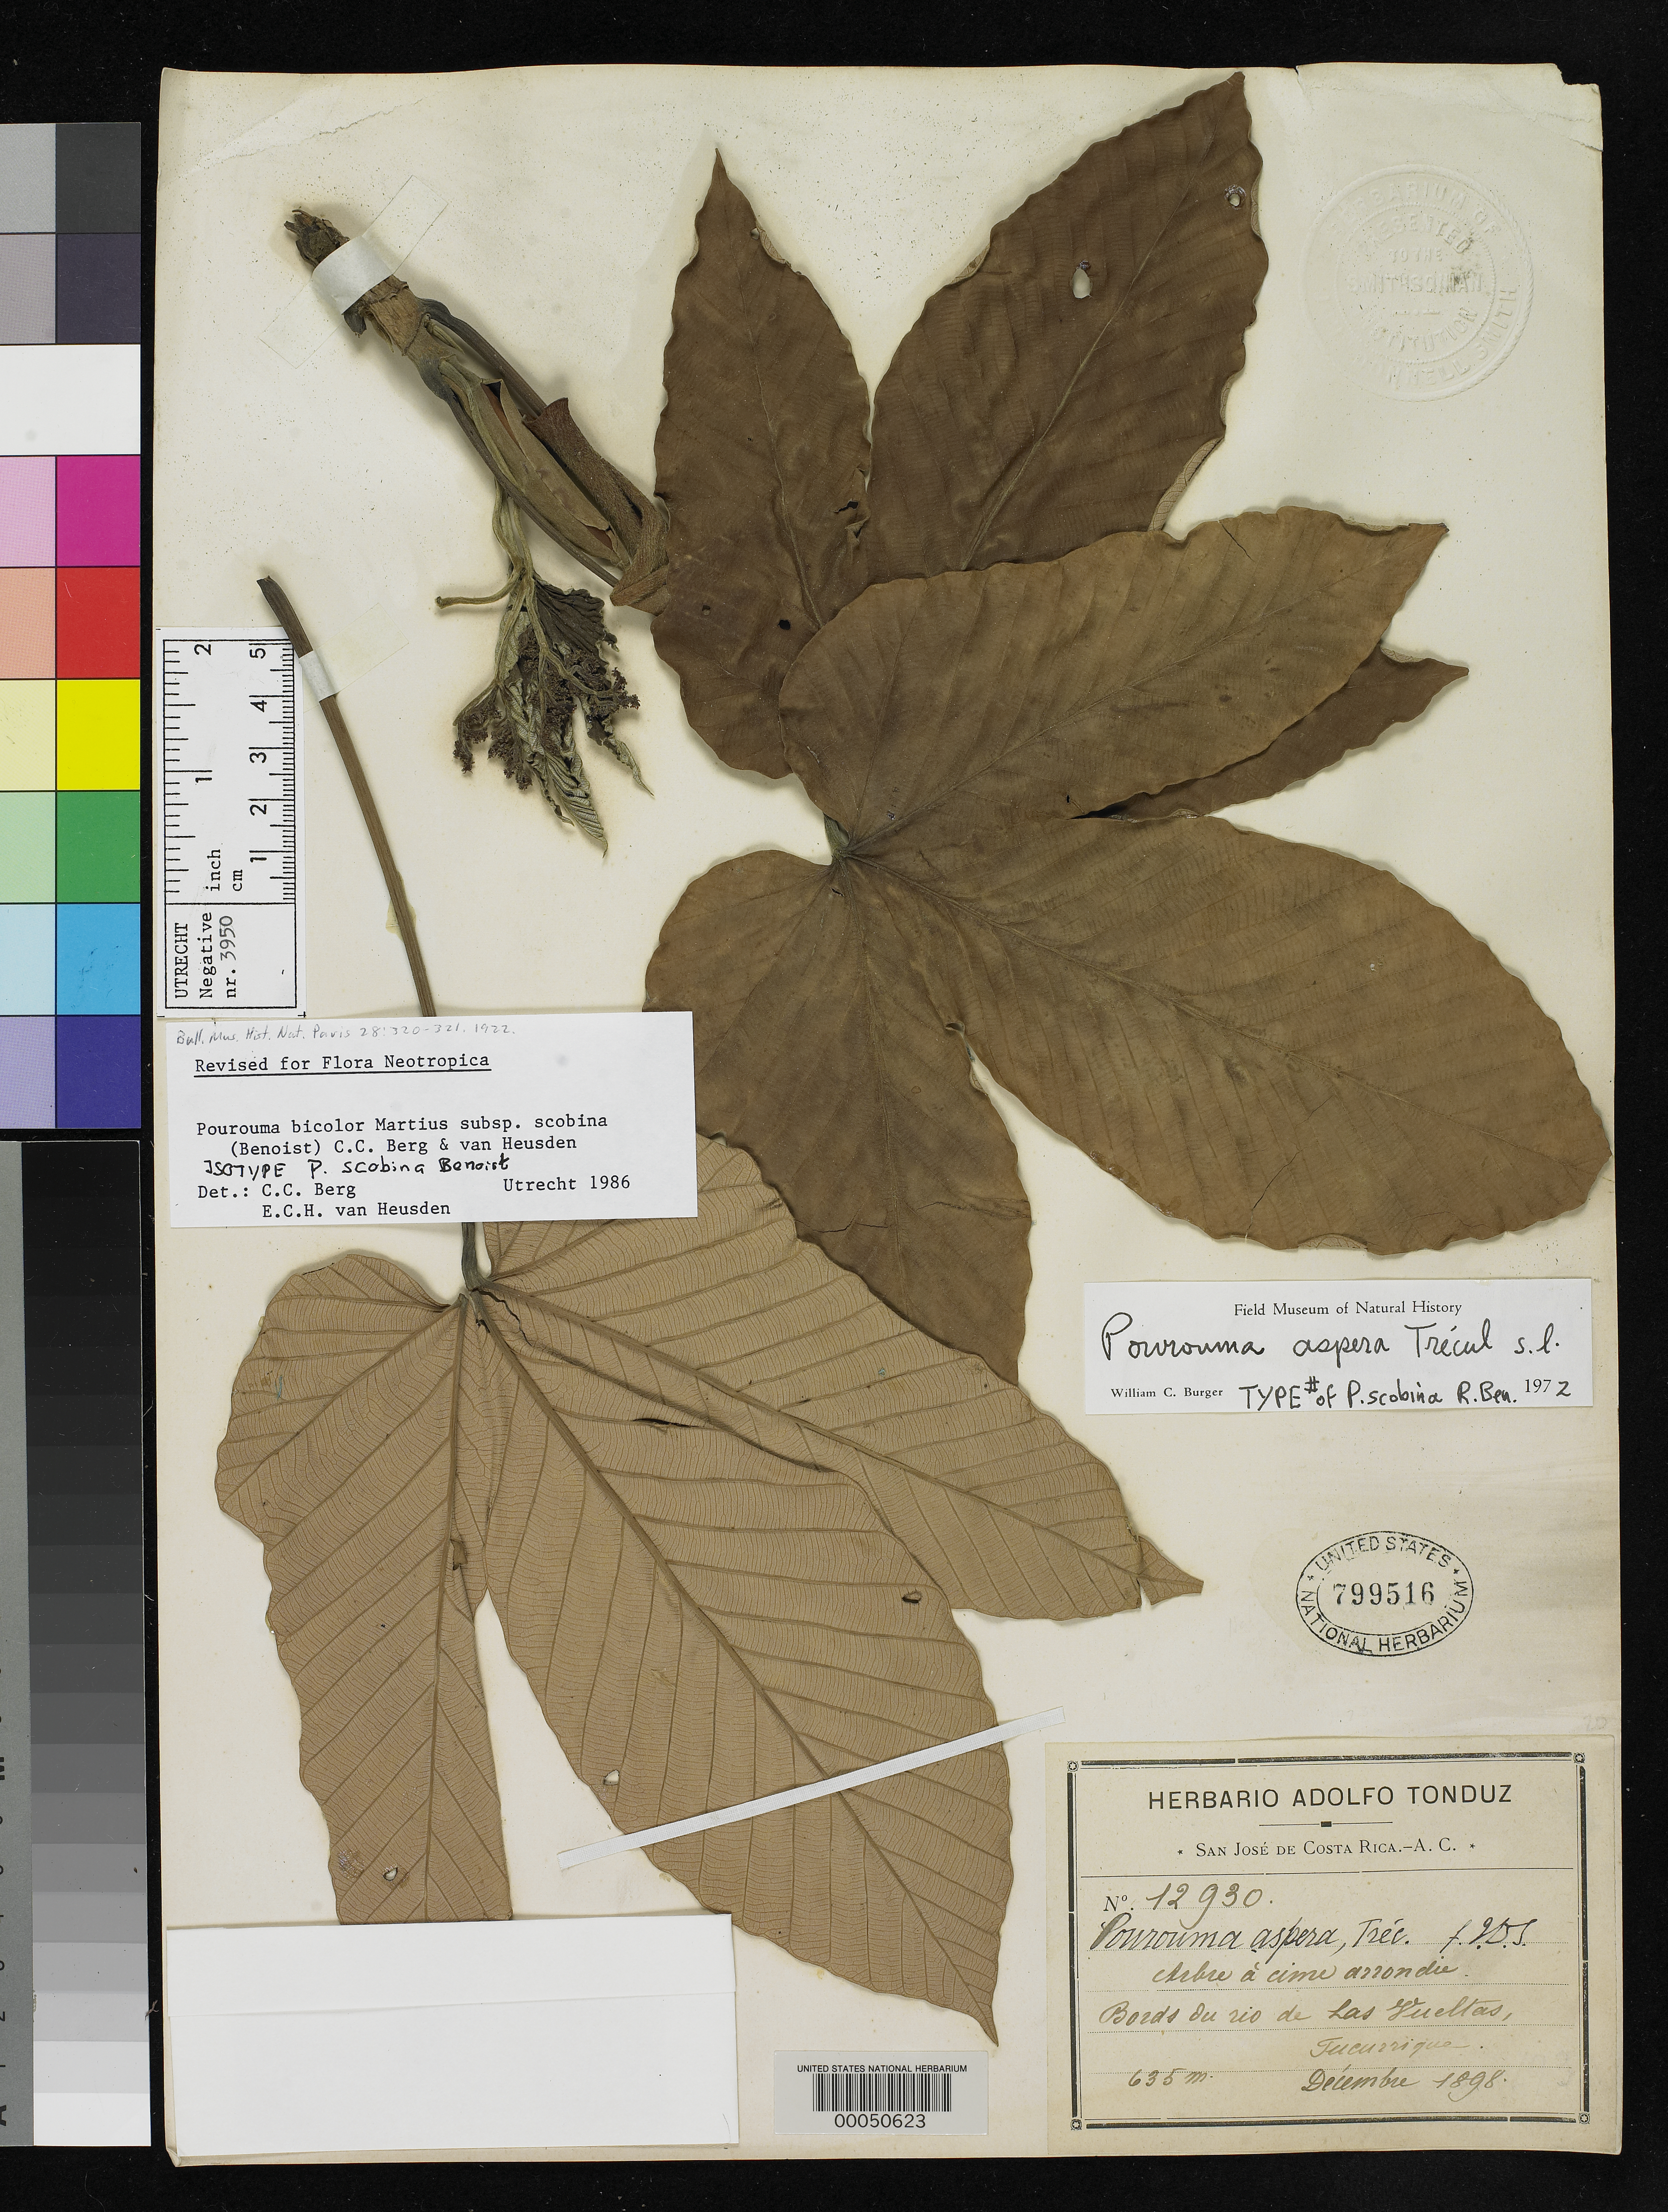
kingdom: Plantae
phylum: Tracheophyta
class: Magnoliopsida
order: Rosales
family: Urticaceae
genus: Pourouma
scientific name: Pourouma scobina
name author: Benoist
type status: Isotype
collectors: A. Tonduz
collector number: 12930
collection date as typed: Dec 1890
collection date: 1890-12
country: Costa Rica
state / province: San José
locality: Bords du Rio de las Gueltas, Turrique.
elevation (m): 635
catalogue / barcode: US 799516